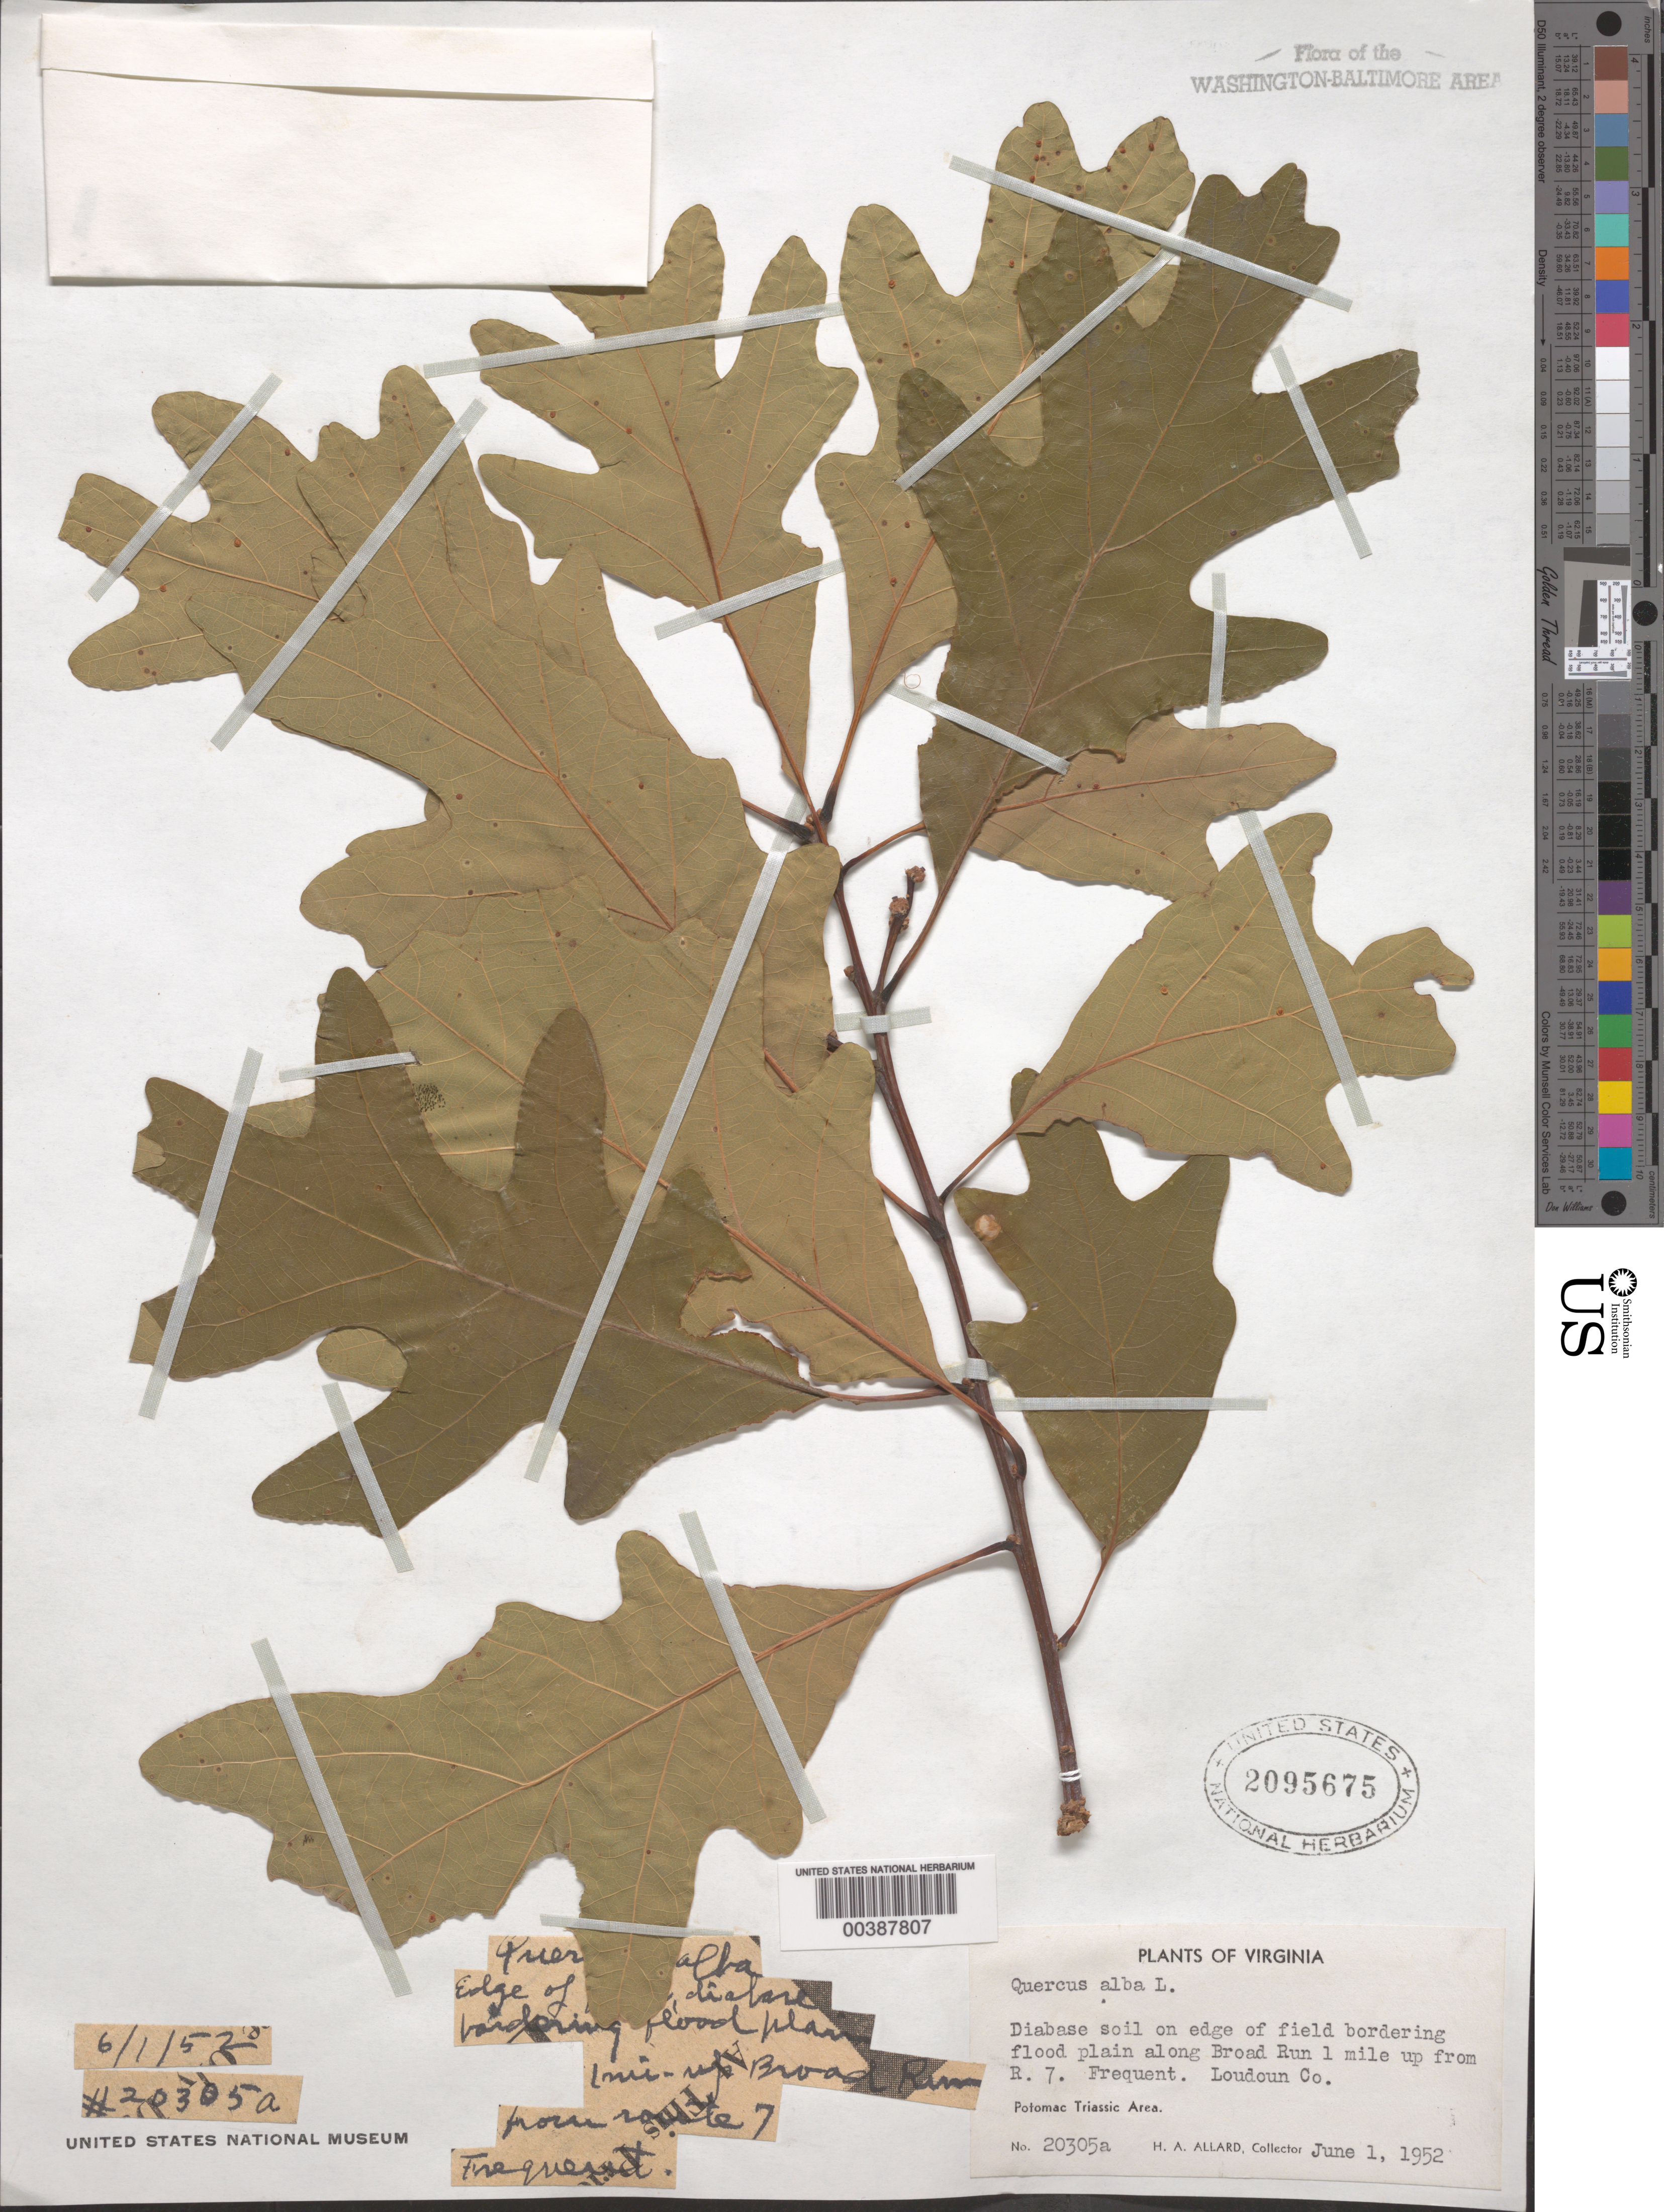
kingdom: Plantae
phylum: Tracheophyta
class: Magnoliopsida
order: Fagales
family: Fagaceae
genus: Quercus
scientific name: Quercus alba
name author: L.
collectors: H. A. Allard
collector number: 20305A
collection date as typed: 01 Jun 1952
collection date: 1952-06-01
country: United States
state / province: Virginia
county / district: Loudoun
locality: Upstream from Route 7 on Broad Run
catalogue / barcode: US 2095675